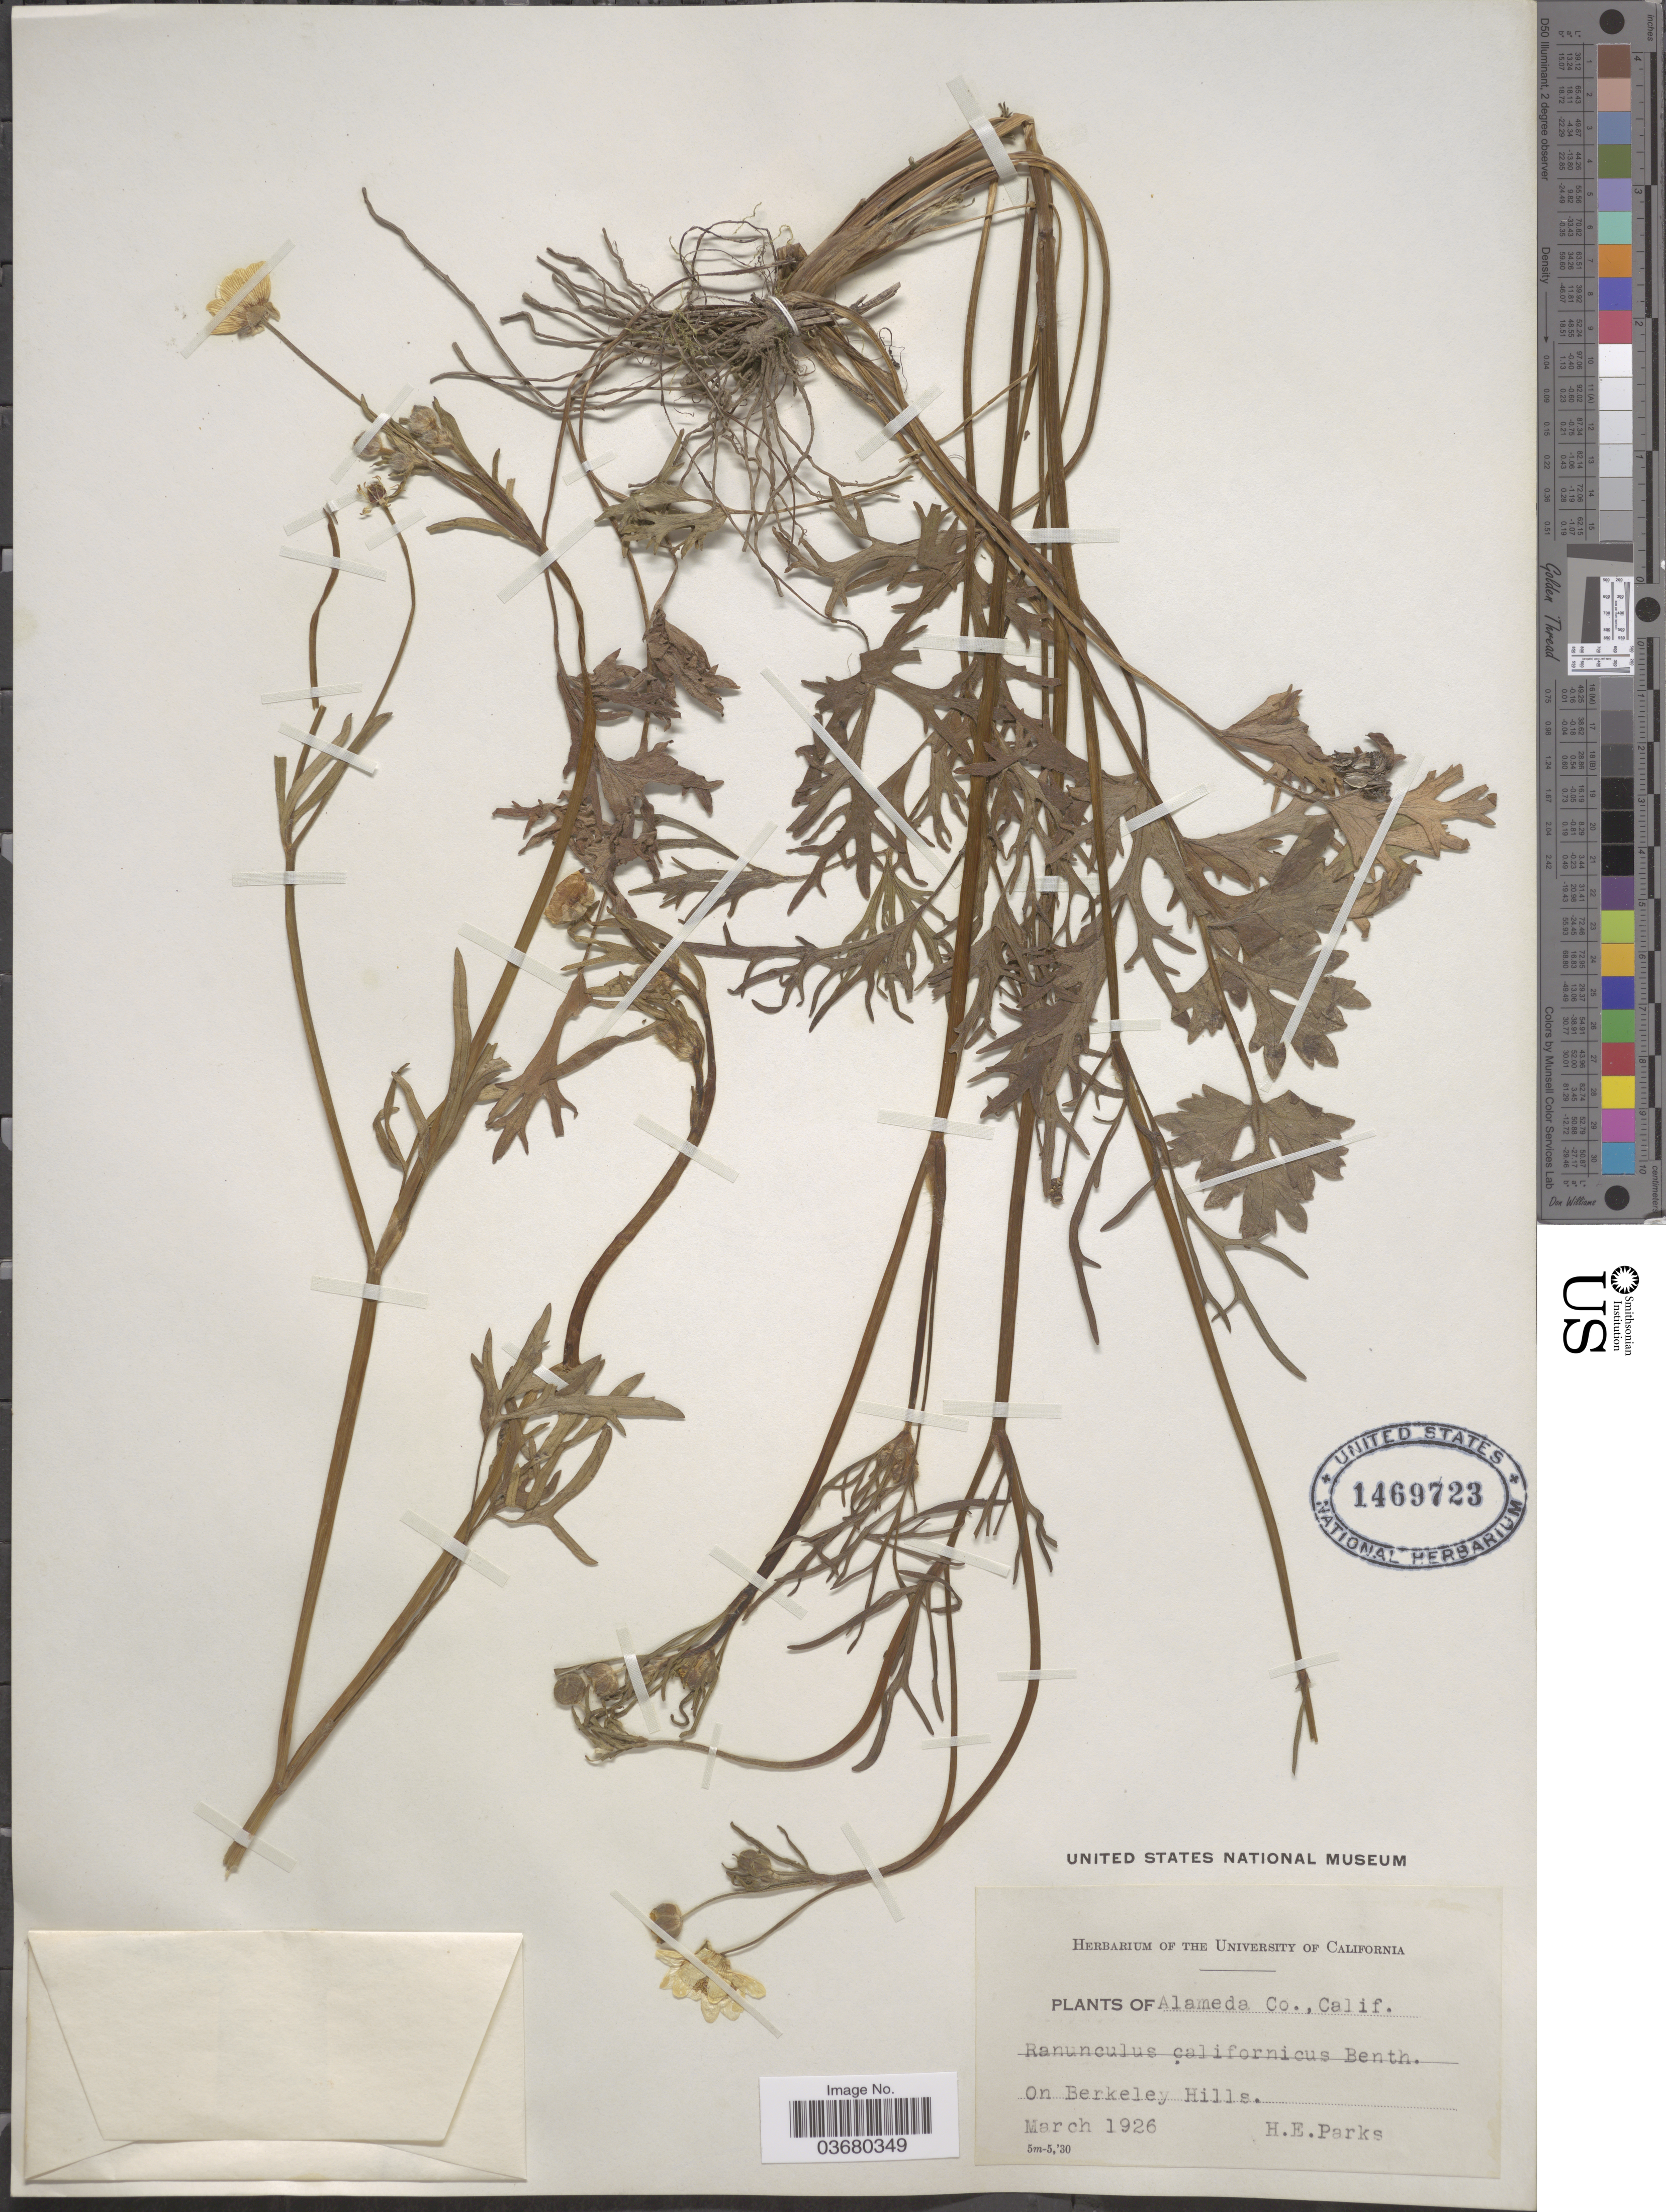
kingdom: Plantae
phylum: Tracheophyta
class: Magnoliopsida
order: Ranunculales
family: Ranunculaceae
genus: Ranunculus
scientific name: Ranunculus californicus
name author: Benth.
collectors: H. E. Parks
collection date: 1926-03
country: United States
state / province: California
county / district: Alameda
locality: Alameda Co. On Berkeley Hills.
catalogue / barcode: US 1469723